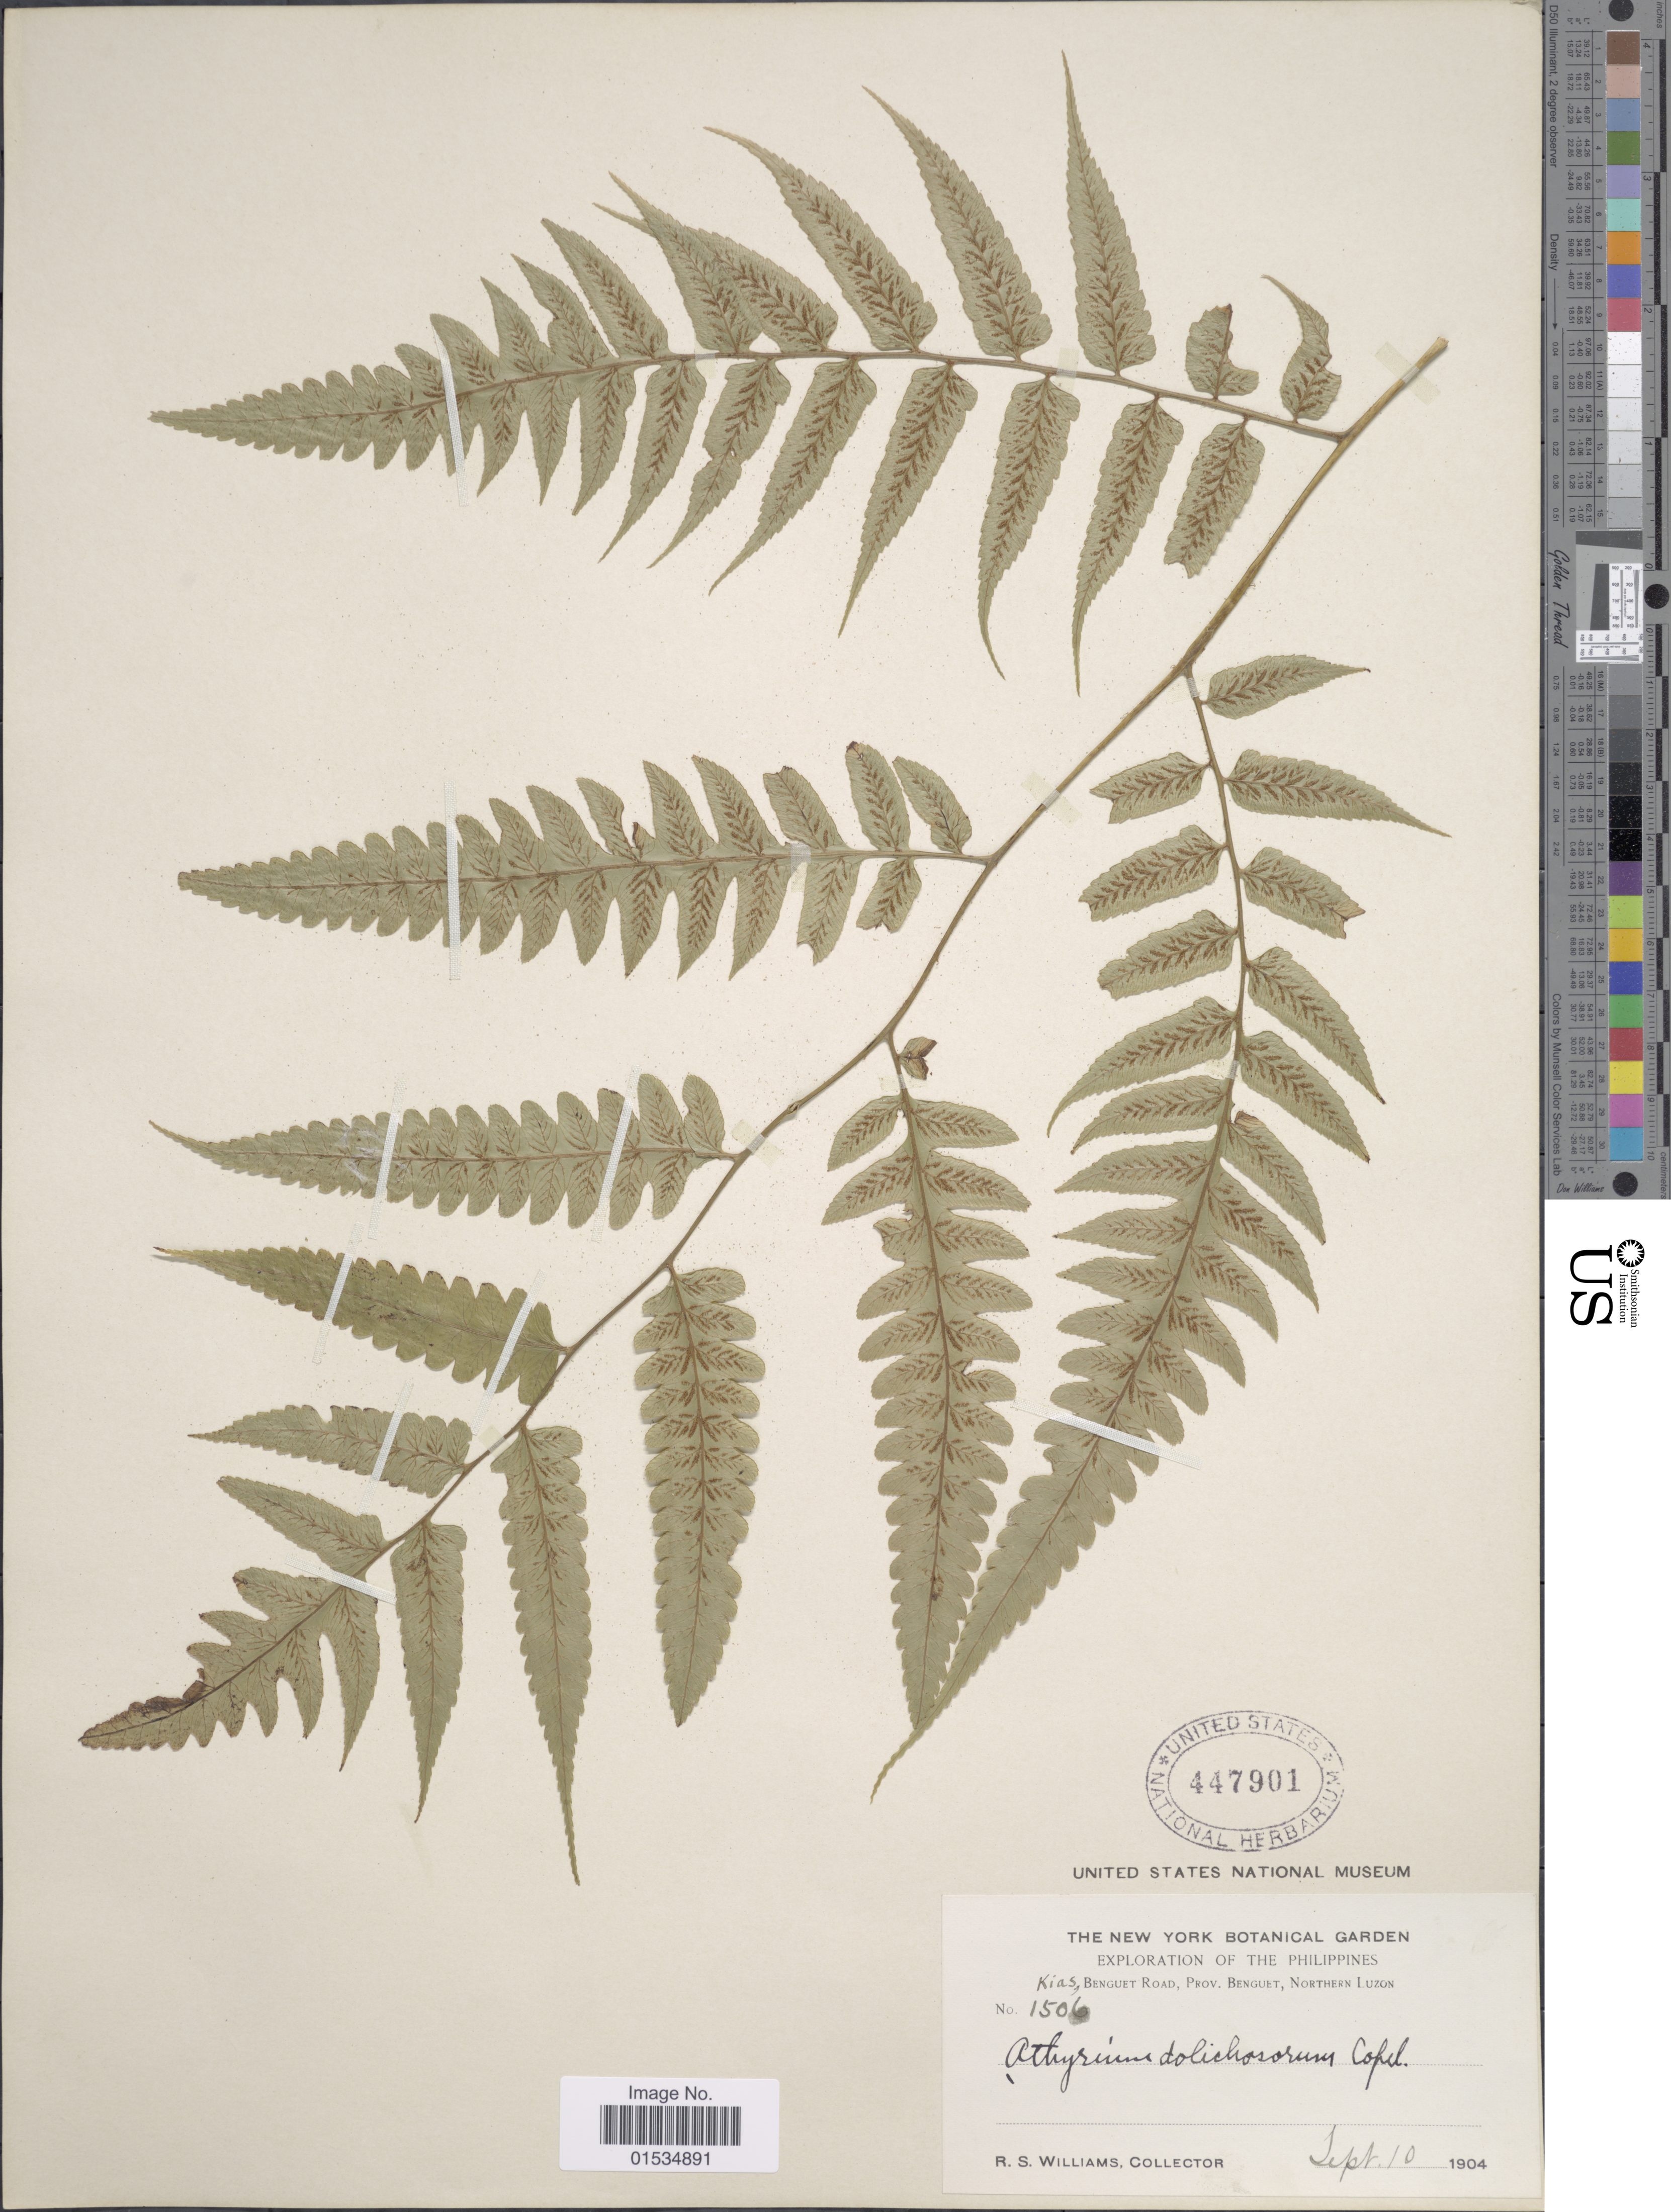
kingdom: Plantae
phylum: Tracheophyta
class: Polypodiopsida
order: Polypodiales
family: Athyriaceae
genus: Diplazium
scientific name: Diplazium dolichosorum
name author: Copel.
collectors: R. S. Williams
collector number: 1506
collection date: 1904-09-10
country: Philippines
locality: Kias, Benguet Road, Prov. Benguet, Northern Luzon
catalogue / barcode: US 447901